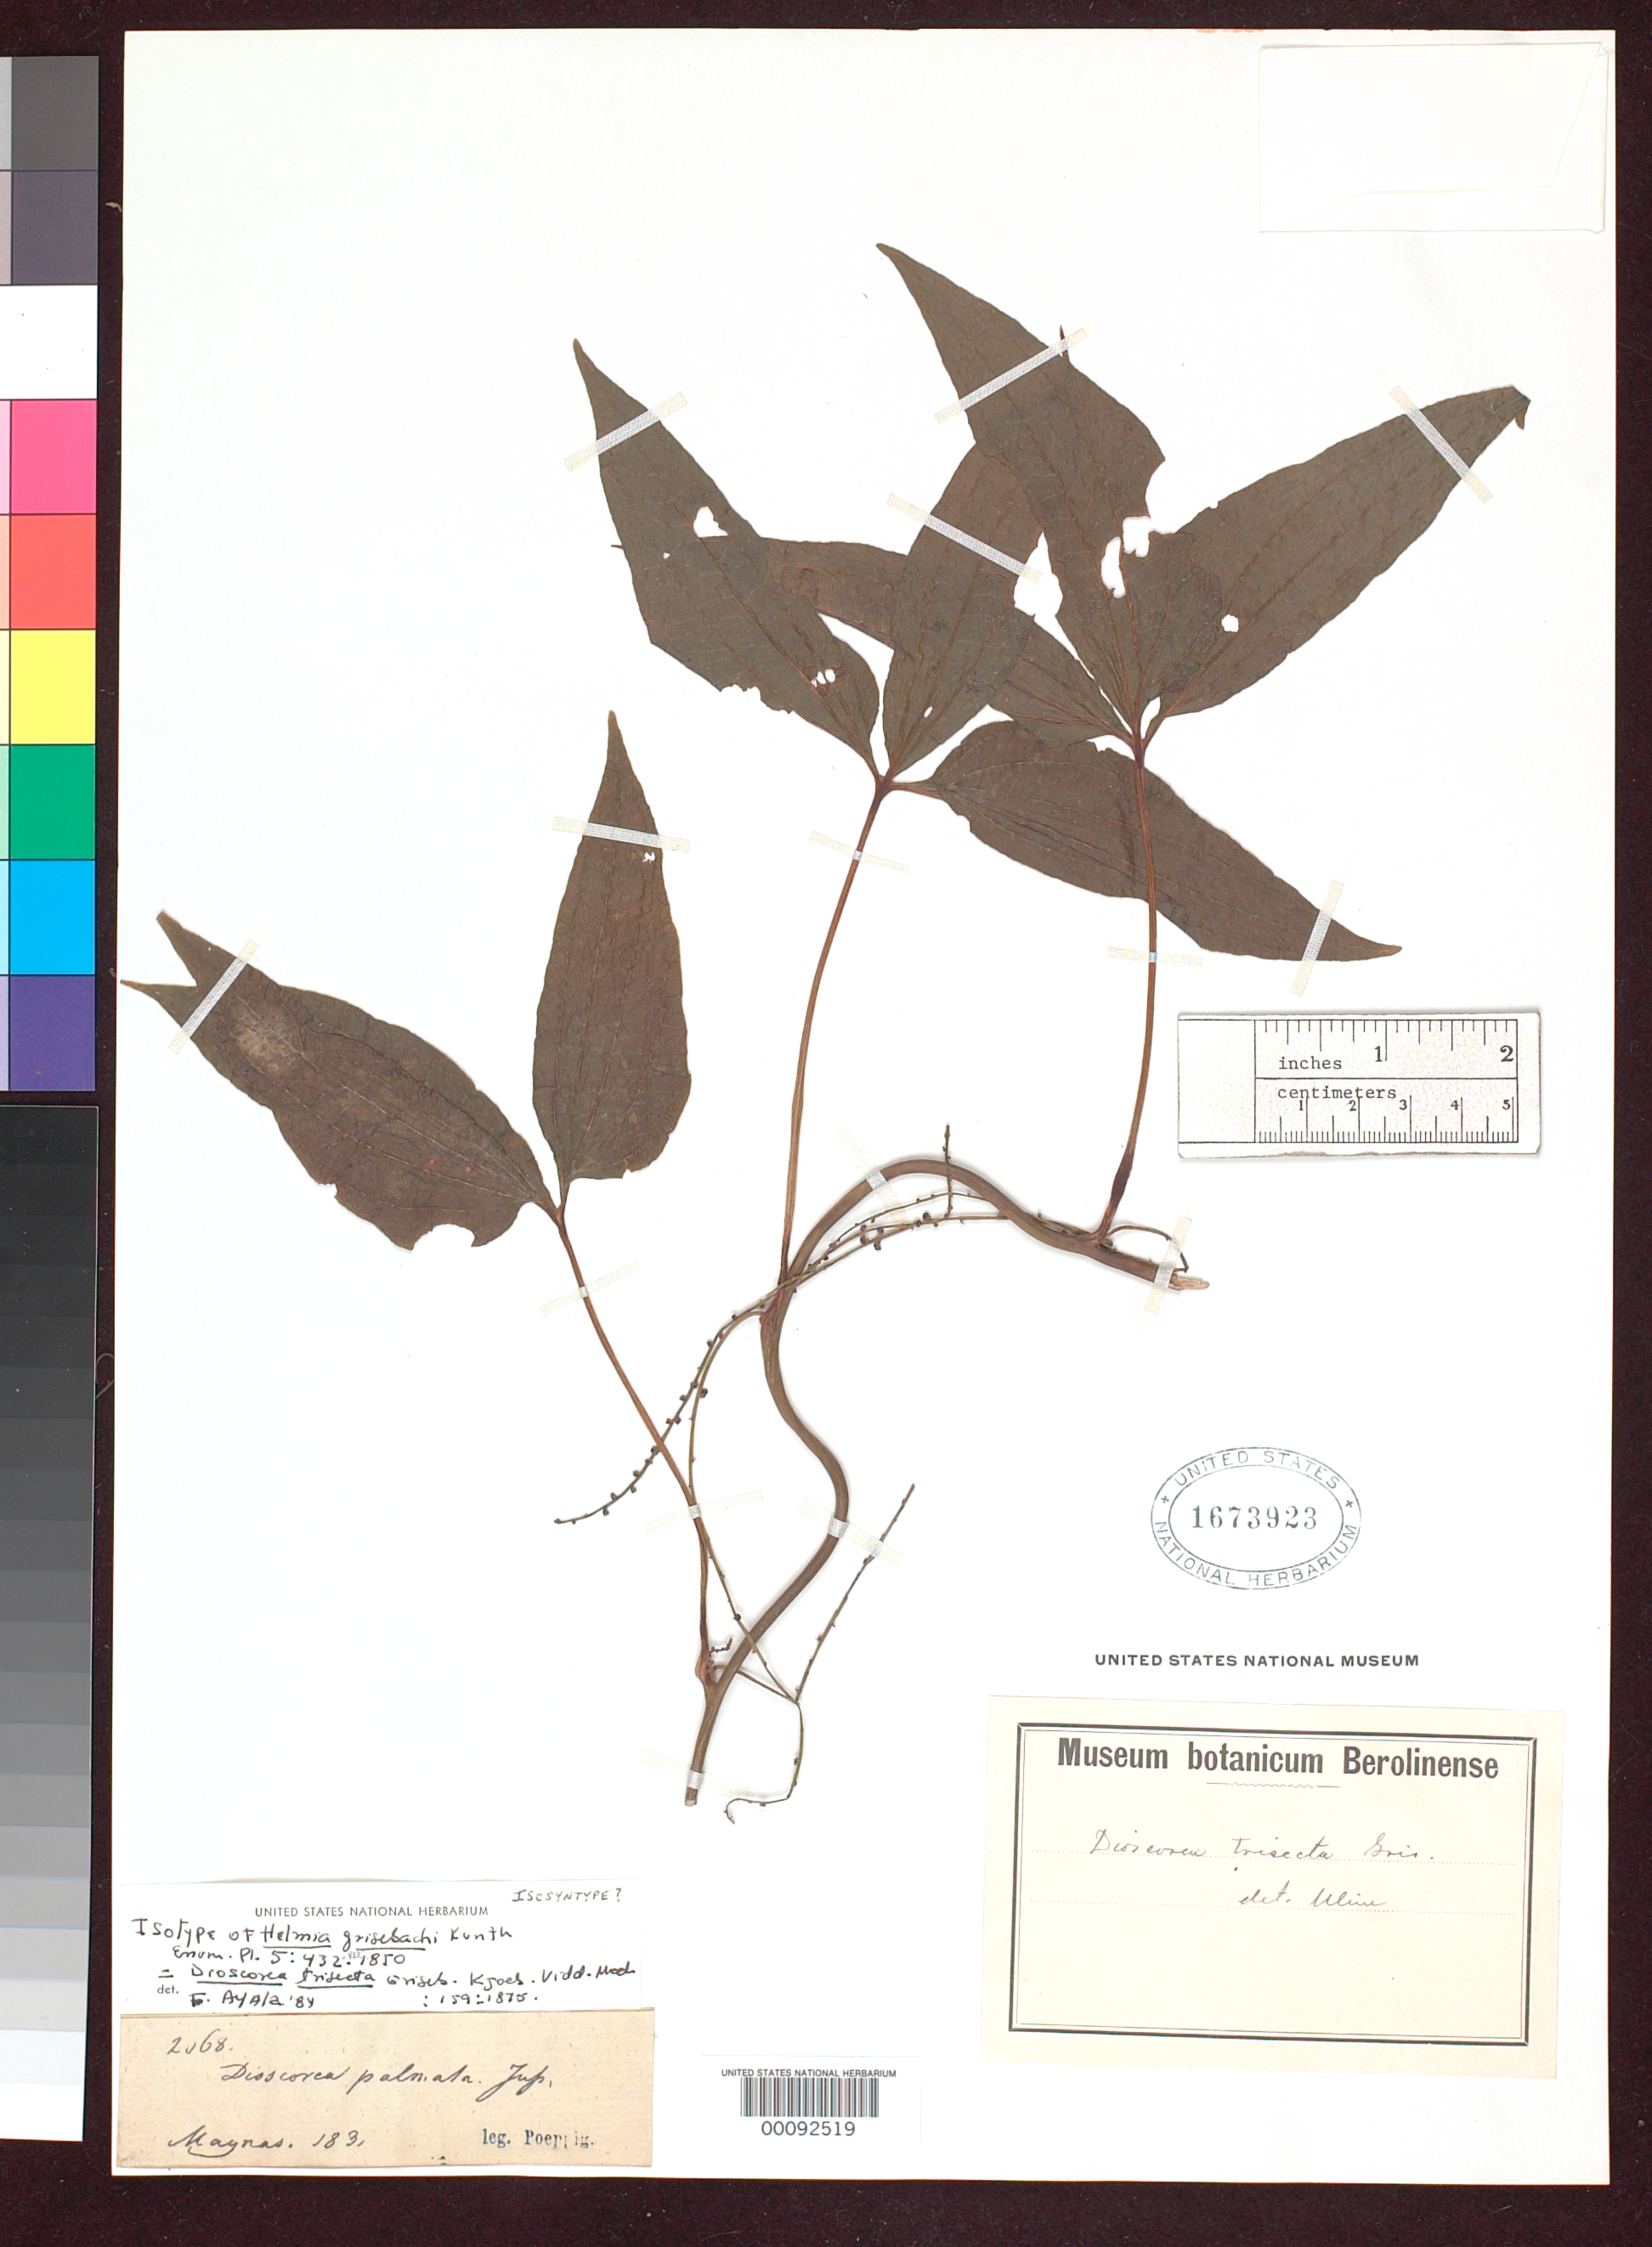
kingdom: Plantae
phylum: Tracheophyta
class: Liliopsida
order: Dioscoreales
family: Dioscoreaceae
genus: Helmia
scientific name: Helmia grisebachii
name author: Kunth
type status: Isosyntype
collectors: E. F. Poeppig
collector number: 2068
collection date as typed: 1831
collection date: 1831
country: Brazil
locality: Maynas.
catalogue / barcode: US 1673923